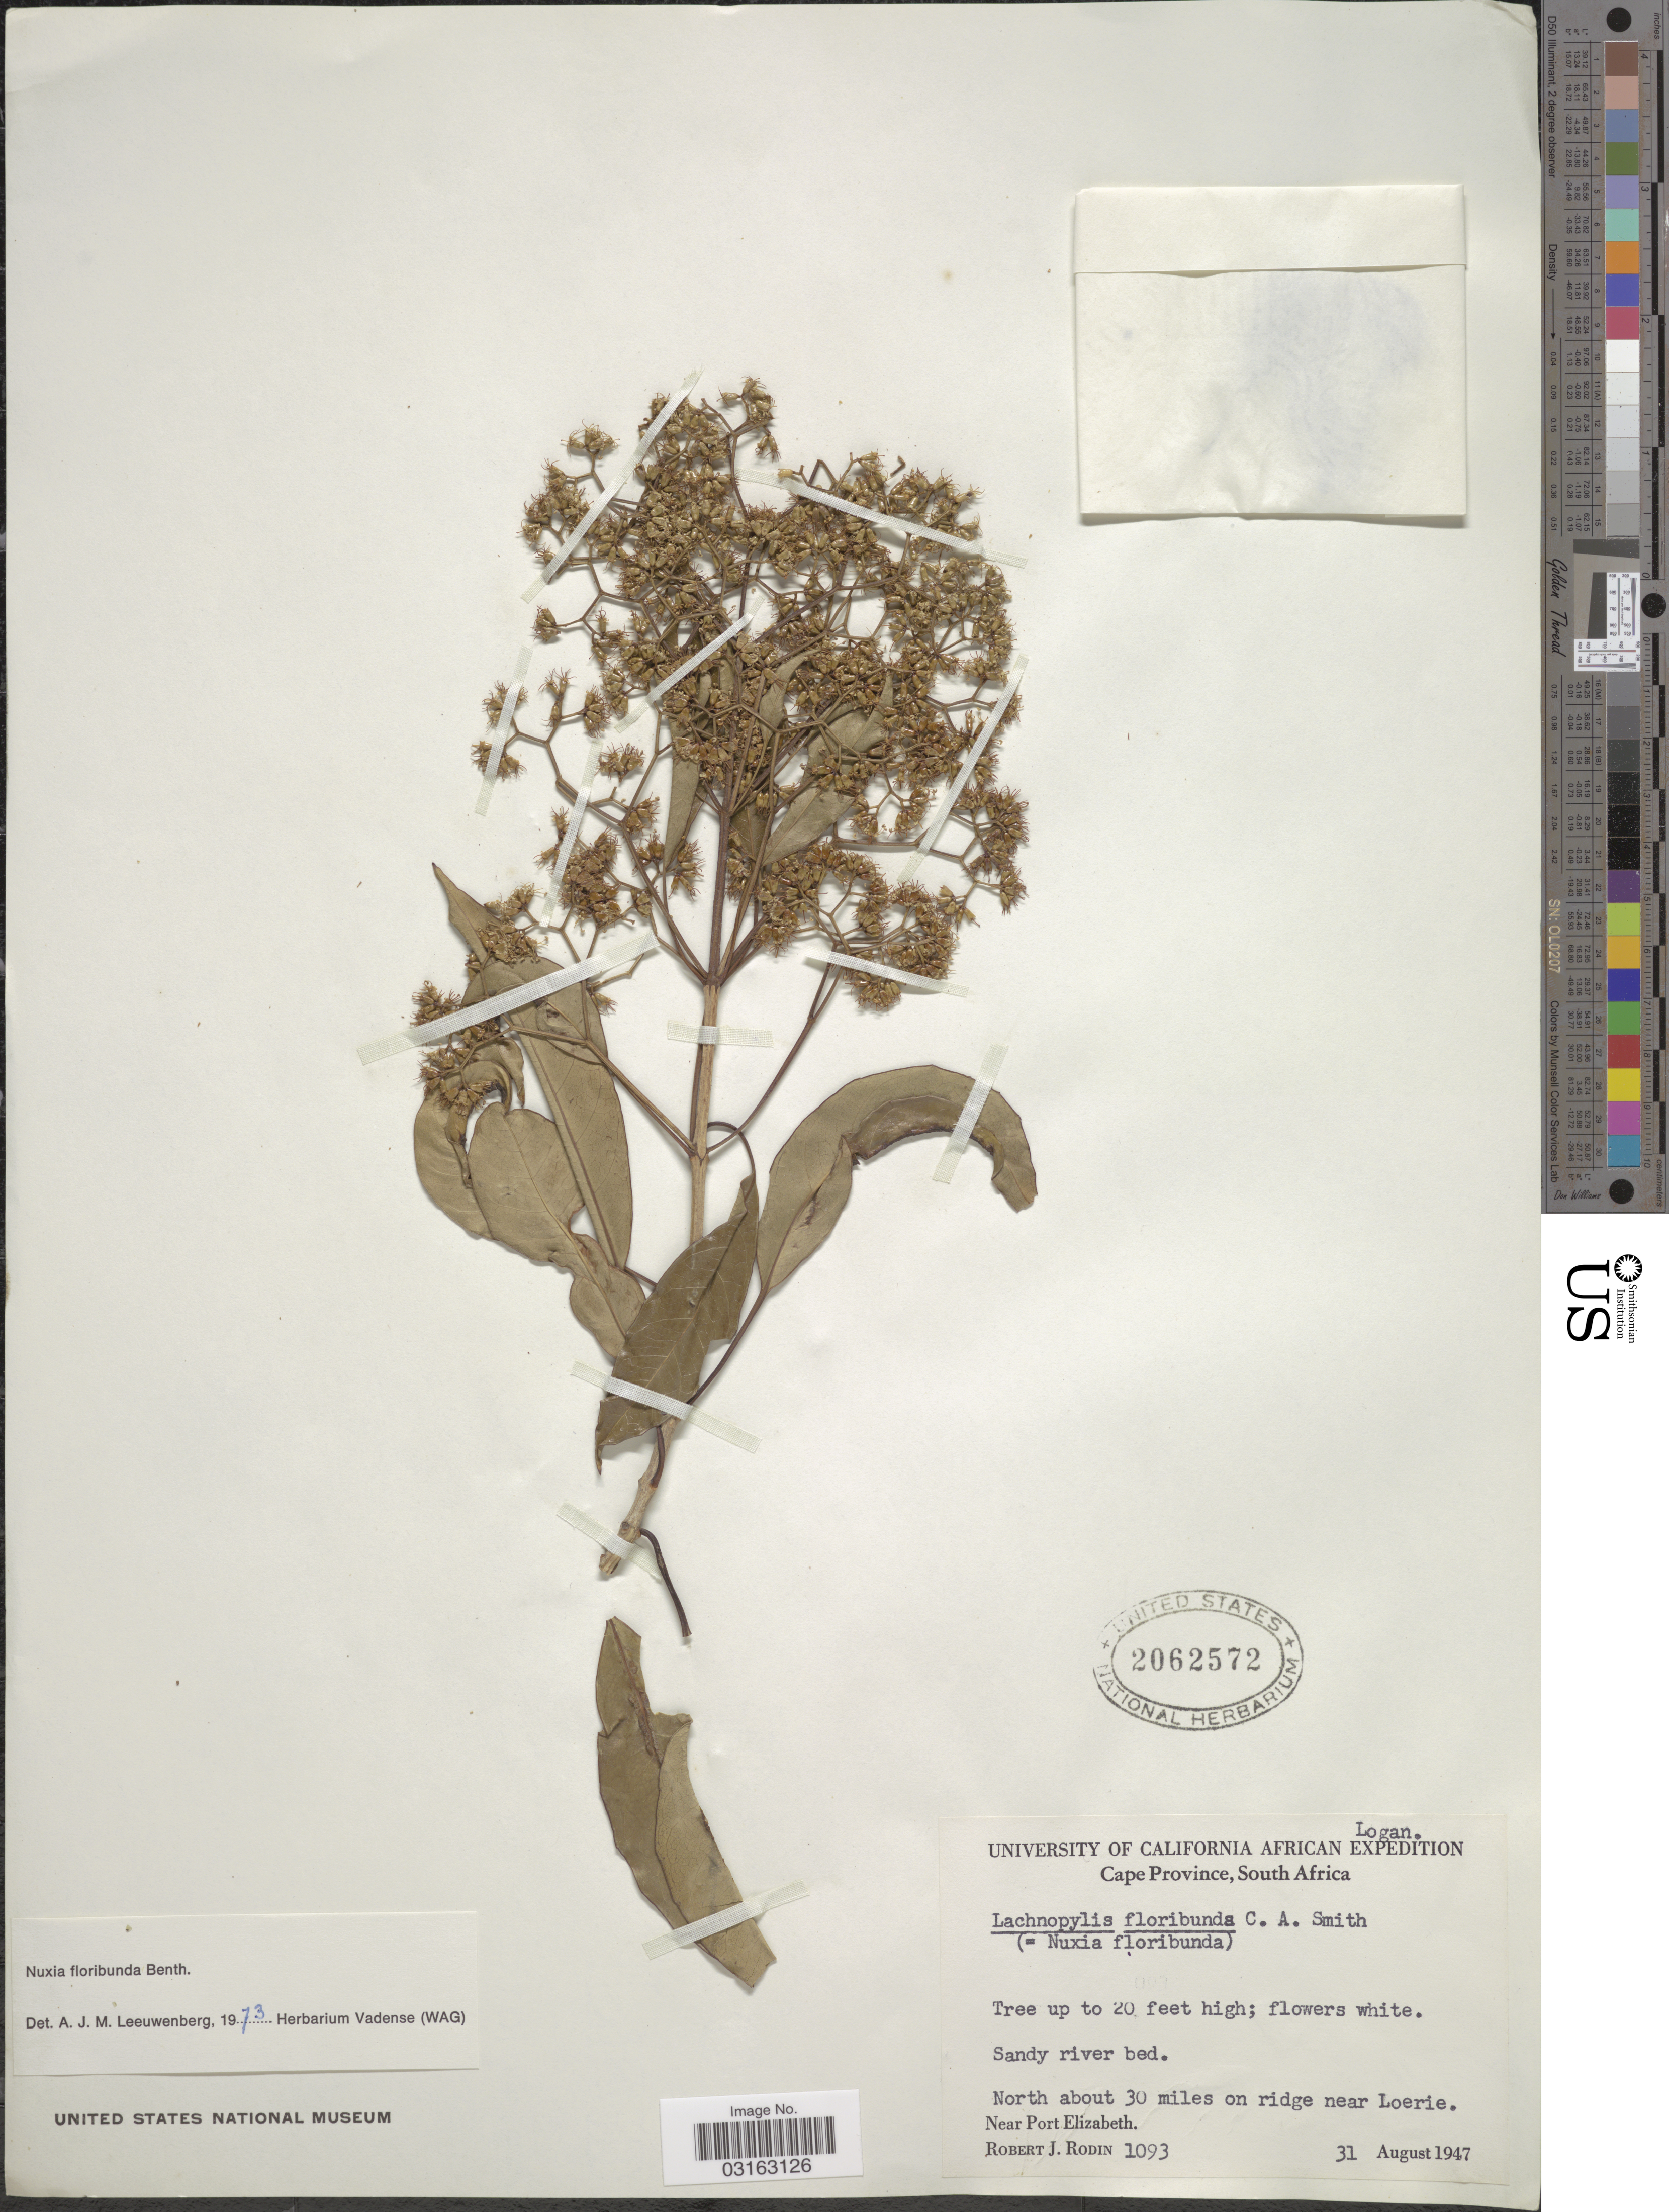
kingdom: Plantae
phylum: Tracheophyta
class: Magnoliopsida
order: Lamiales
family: Stilbaceae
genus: Nuxia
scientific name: Nuxia floribunda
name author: Benth.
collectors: R. J. Rodin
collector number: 1093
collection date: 1947-08-31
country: South Africa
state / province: Eastern Cape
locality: North about 30 miles on ridge near Loerie. Near Port Elizabeth.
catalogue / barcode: US 2062572